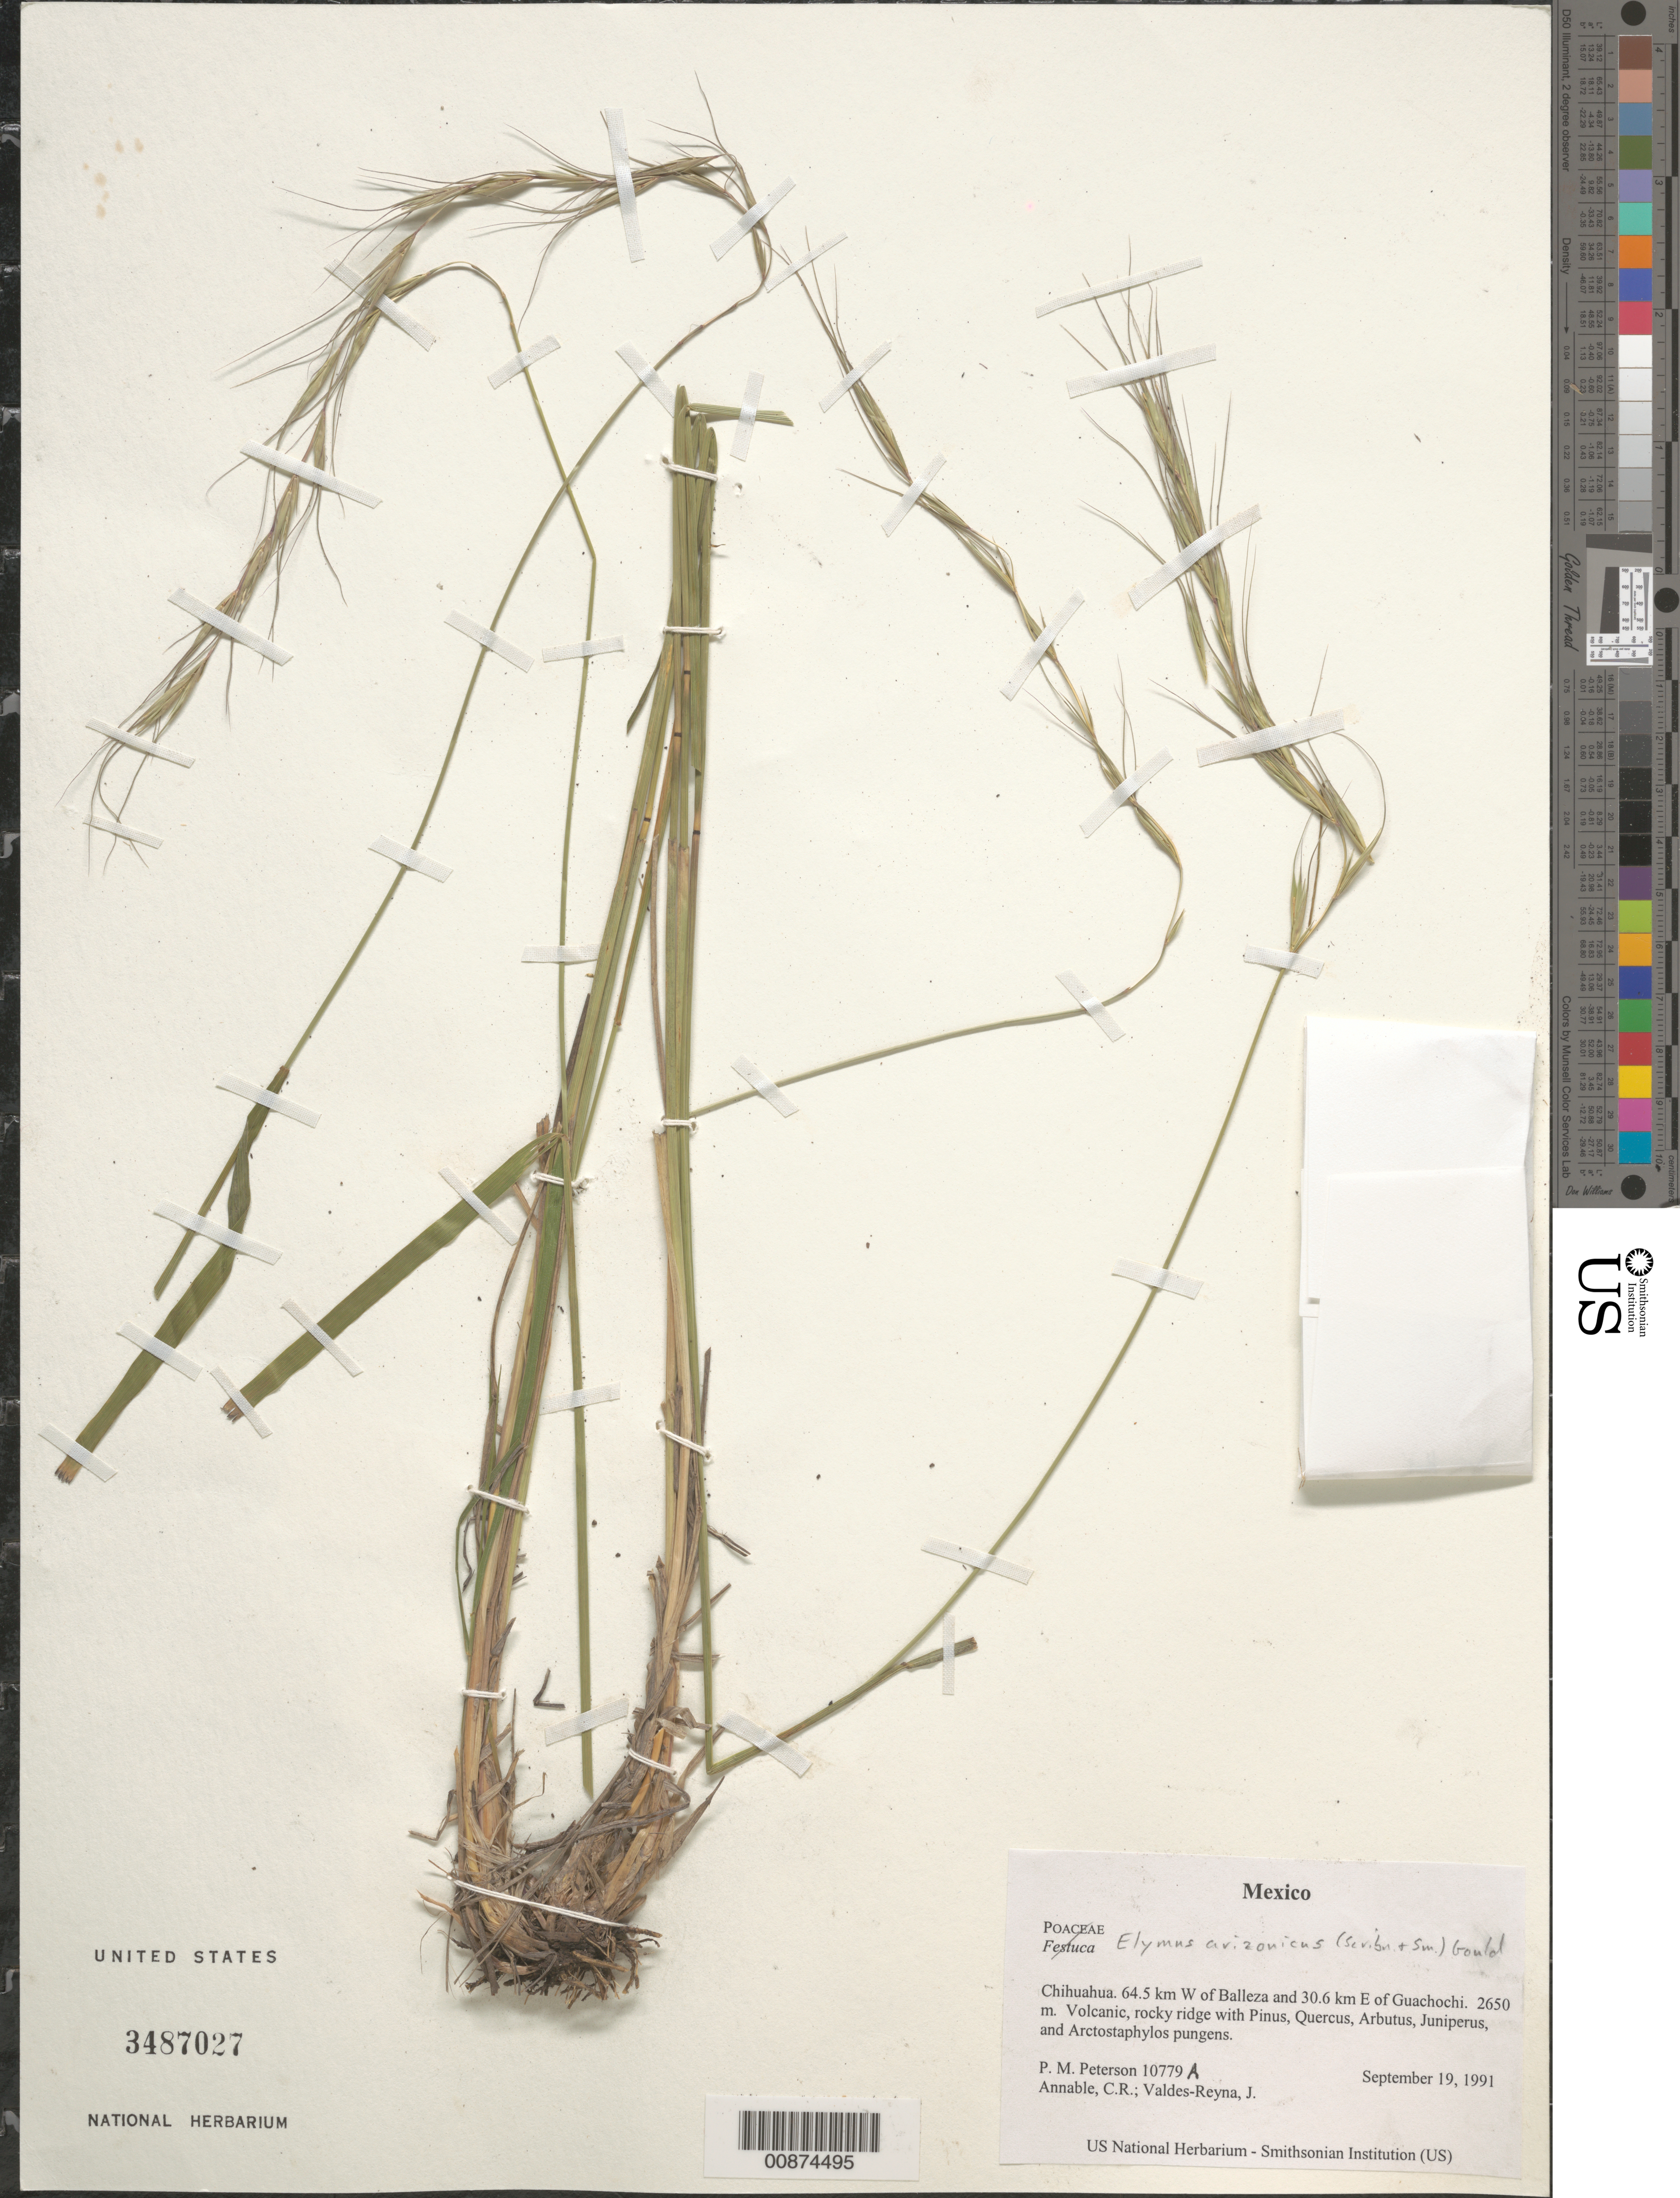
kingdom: Plantae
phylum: Tracheophyta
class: Liliopsida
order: Poales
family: Poaceae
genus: Elymus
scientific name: Elymus arizonicus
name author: (Scribn. & J.G. Sm.) Gould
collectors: P. M. Peterson, C. R. Annable & J. Valdés-Reyna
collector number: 10779 a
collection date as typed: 19 Sep 1991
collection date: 1991-09-19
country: Mexico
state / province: Chihuahua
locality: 64.5 km W of Balleza and 30.6 km E of Guachochi.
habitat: Volcanic, rocky ridge with Pinus, Quercus, Arbutus, Juniperus, and Arctostaphylos pungens.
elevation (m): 2650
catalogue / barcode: US 3487027